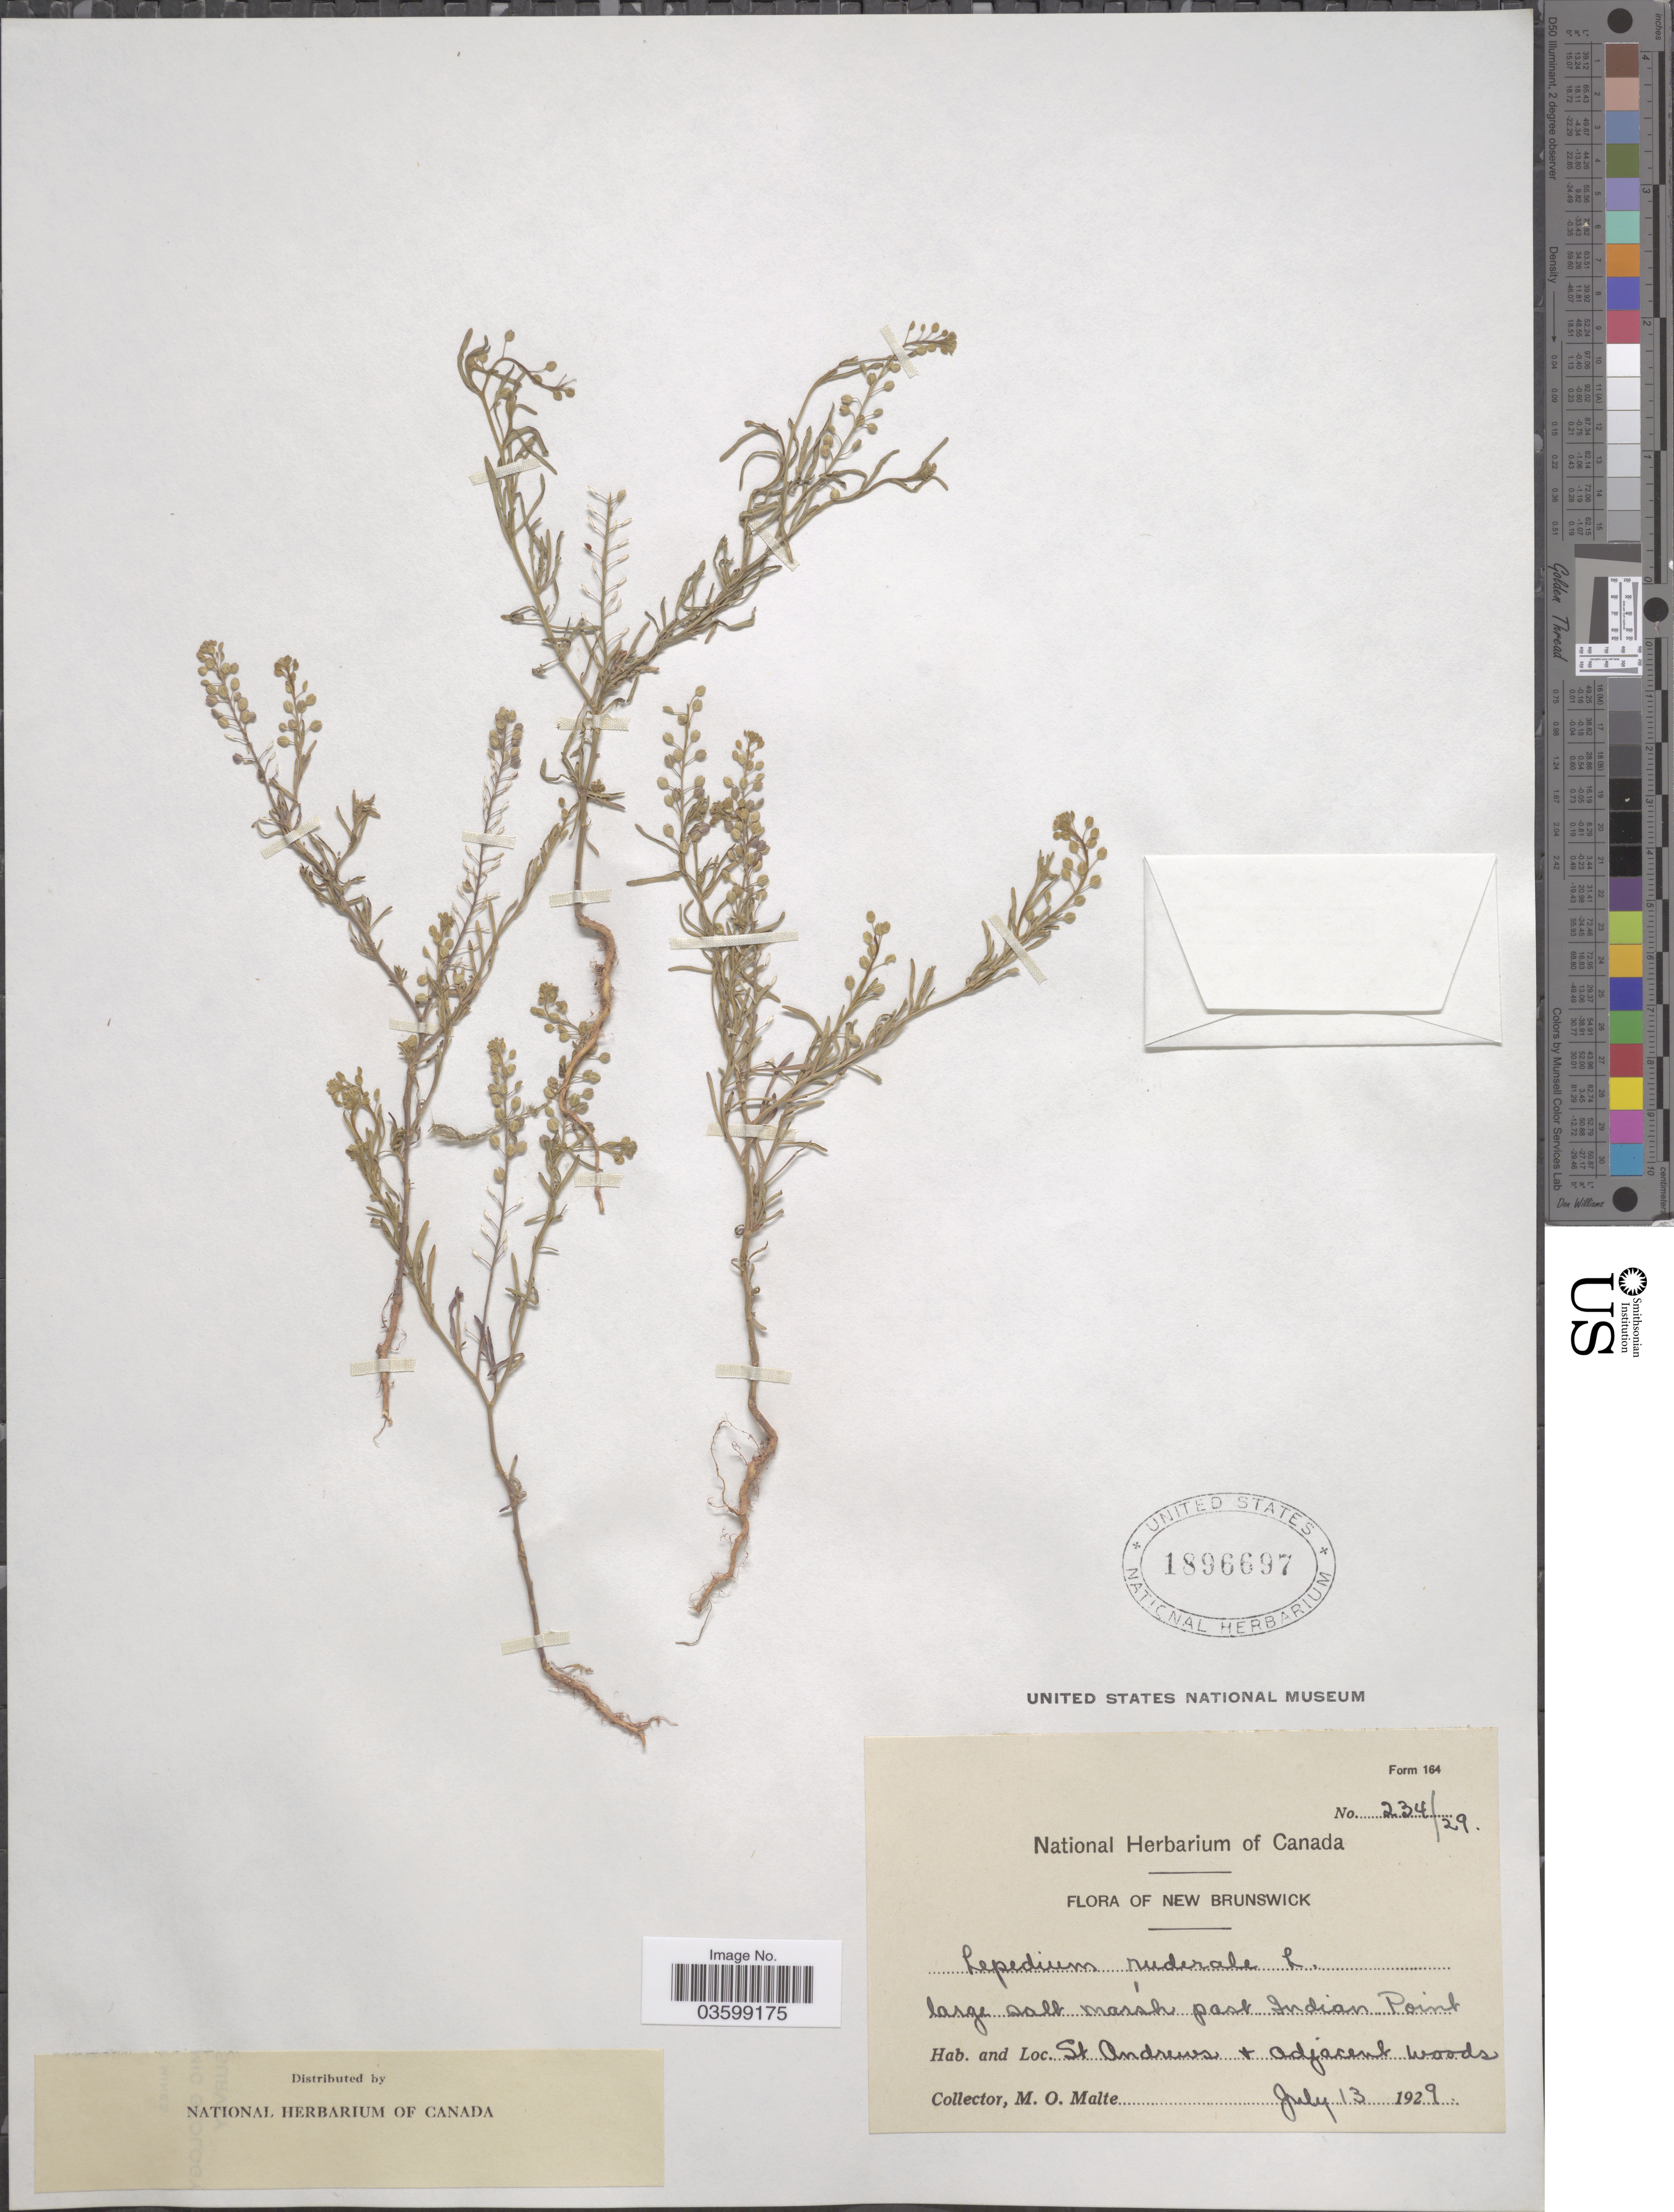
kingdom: Plantae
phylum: Tracheophyta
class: Magnoliopsida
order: Brassicales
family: Brassicaceae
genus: Lepidium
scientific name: Lepidium ruderale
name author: Burm. f.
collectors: M. O. Malte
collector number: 234/29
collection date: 1929-07-13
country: Canada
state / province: New Brunswick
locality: Large salt marsh past Indian Point. St Andrews.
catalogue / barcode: US 1896697